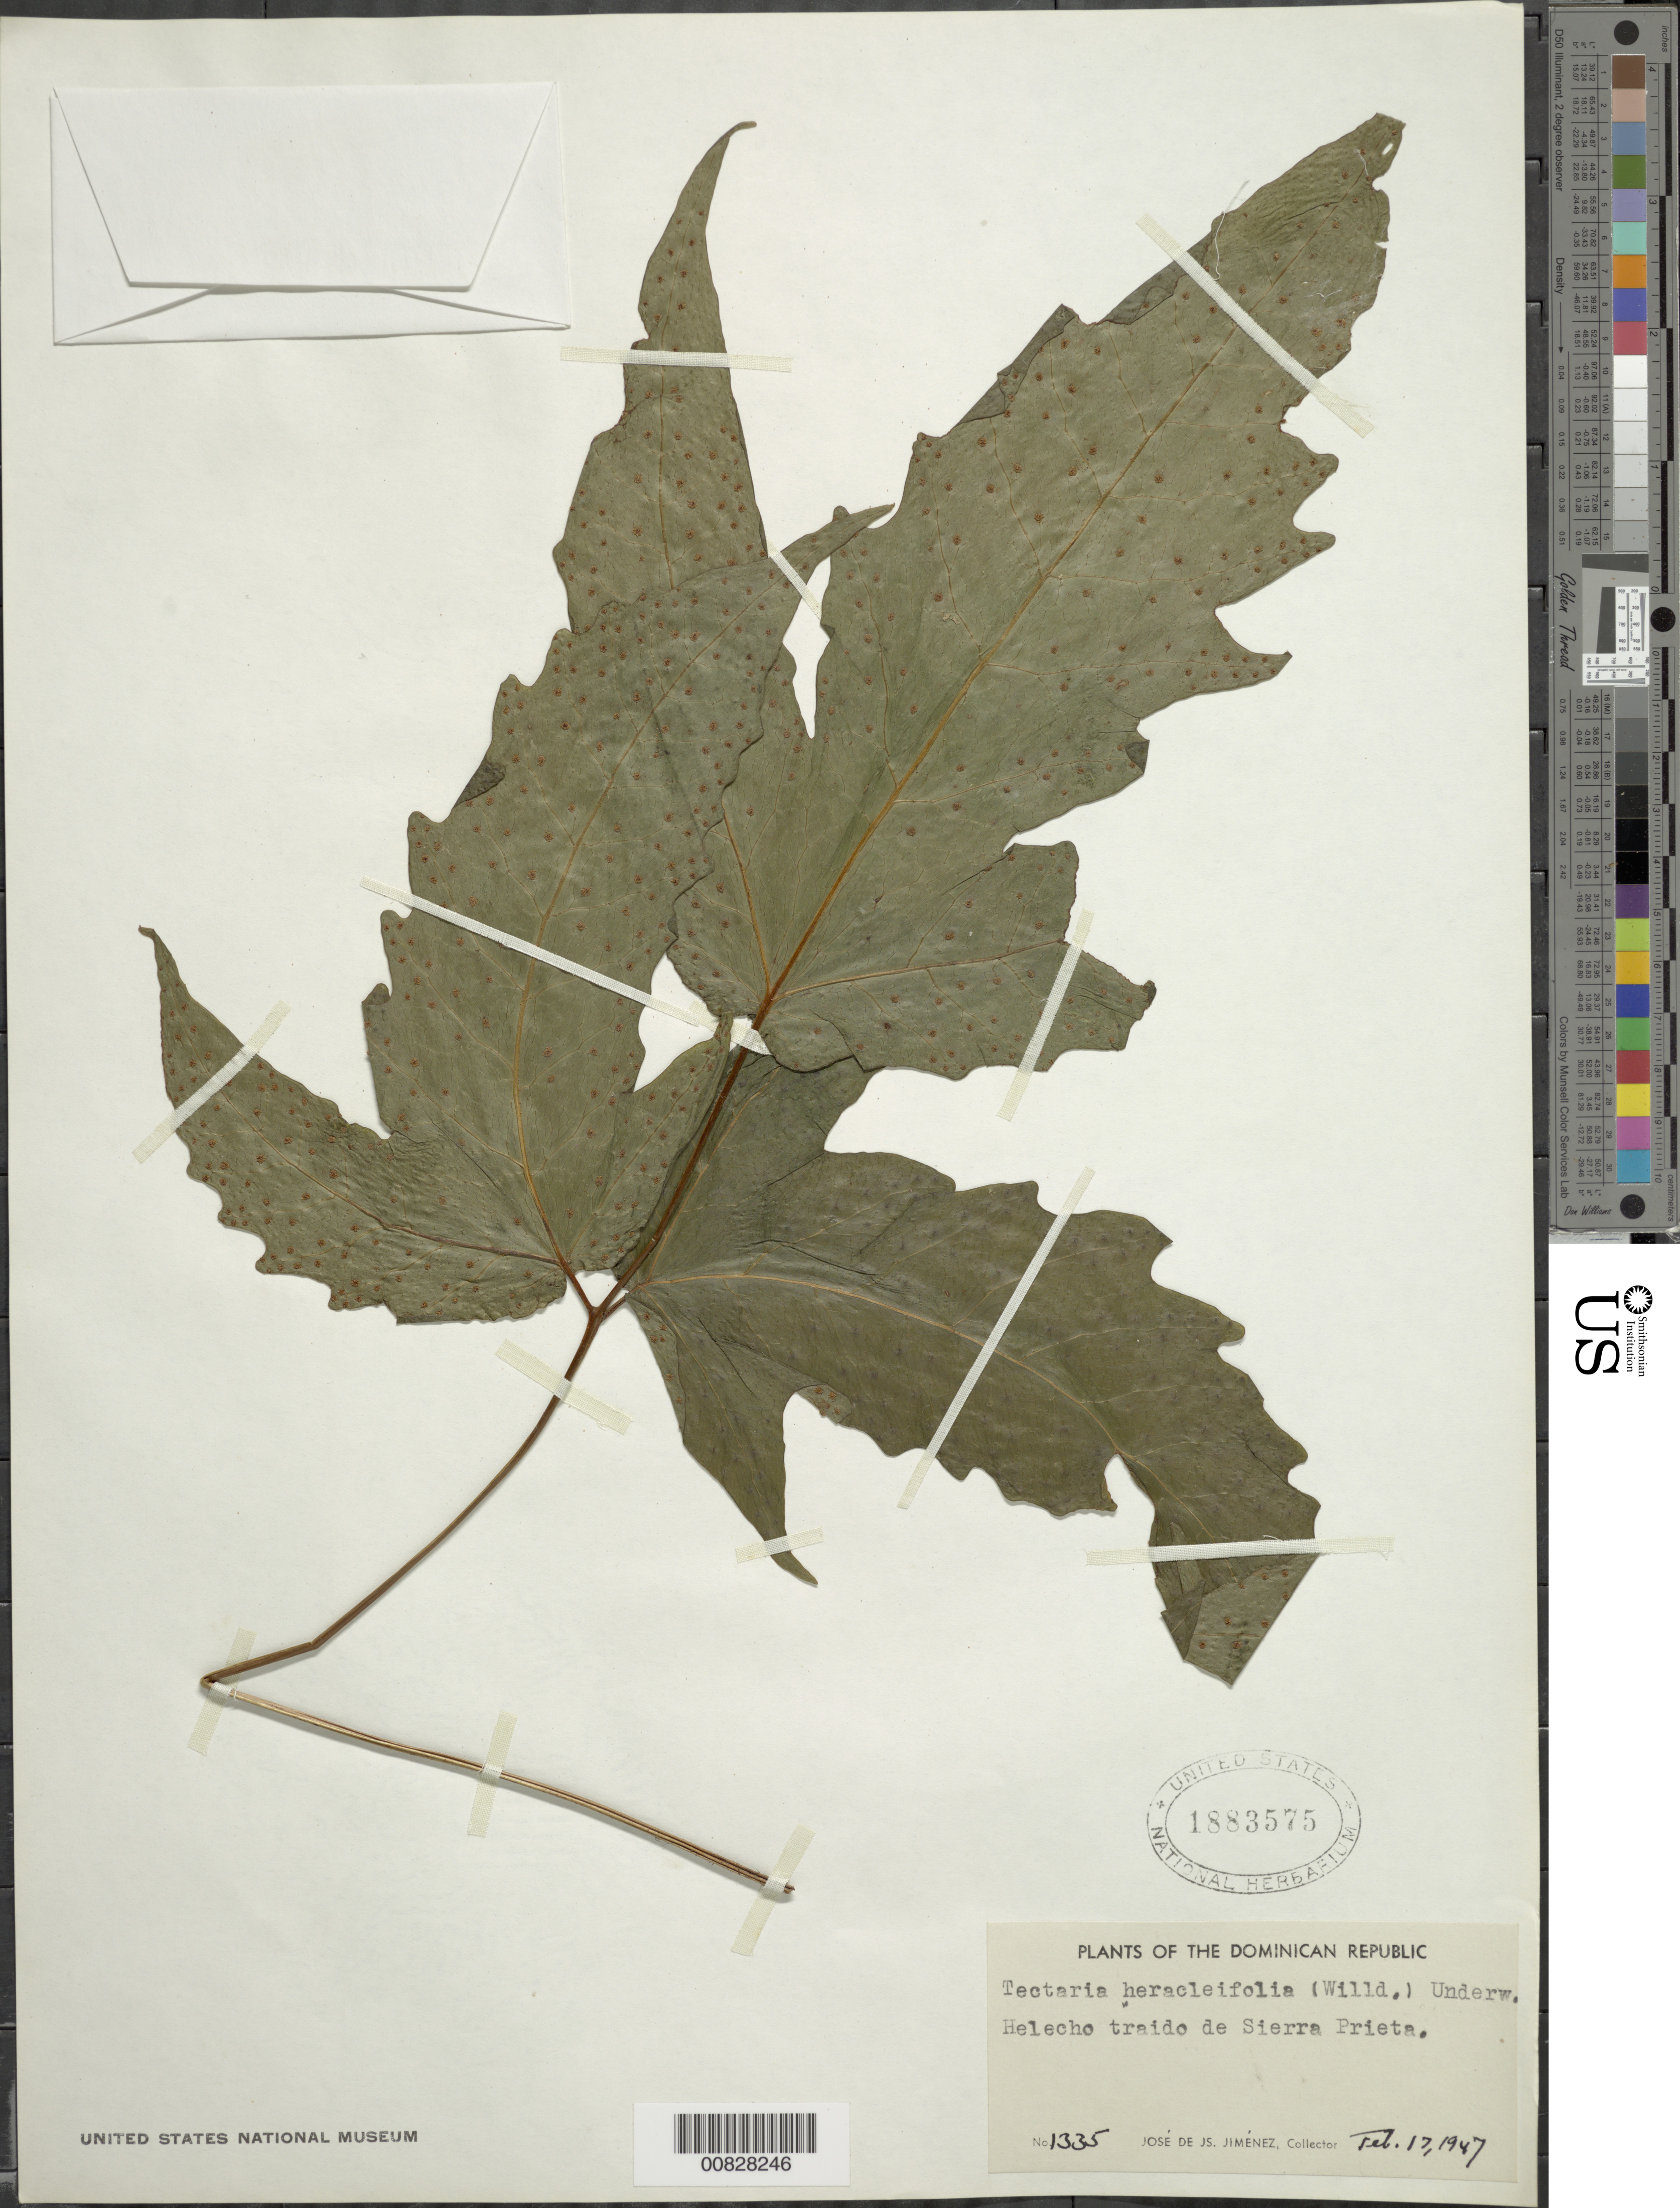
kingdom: Plantae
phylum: Tracheophyta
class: Polypodiopsida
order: Polypodiales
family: Tectariaceae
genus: Tectaria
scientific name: Tectaria heracleifolia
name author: (Willd.) Underw.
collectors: J. J. Jiménez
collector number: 1335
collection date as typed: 17 Feb 1947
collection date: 1947-02-17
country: Dominican Republic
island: Hispaniola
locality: Sierra Prieta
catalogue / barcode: US 1883575